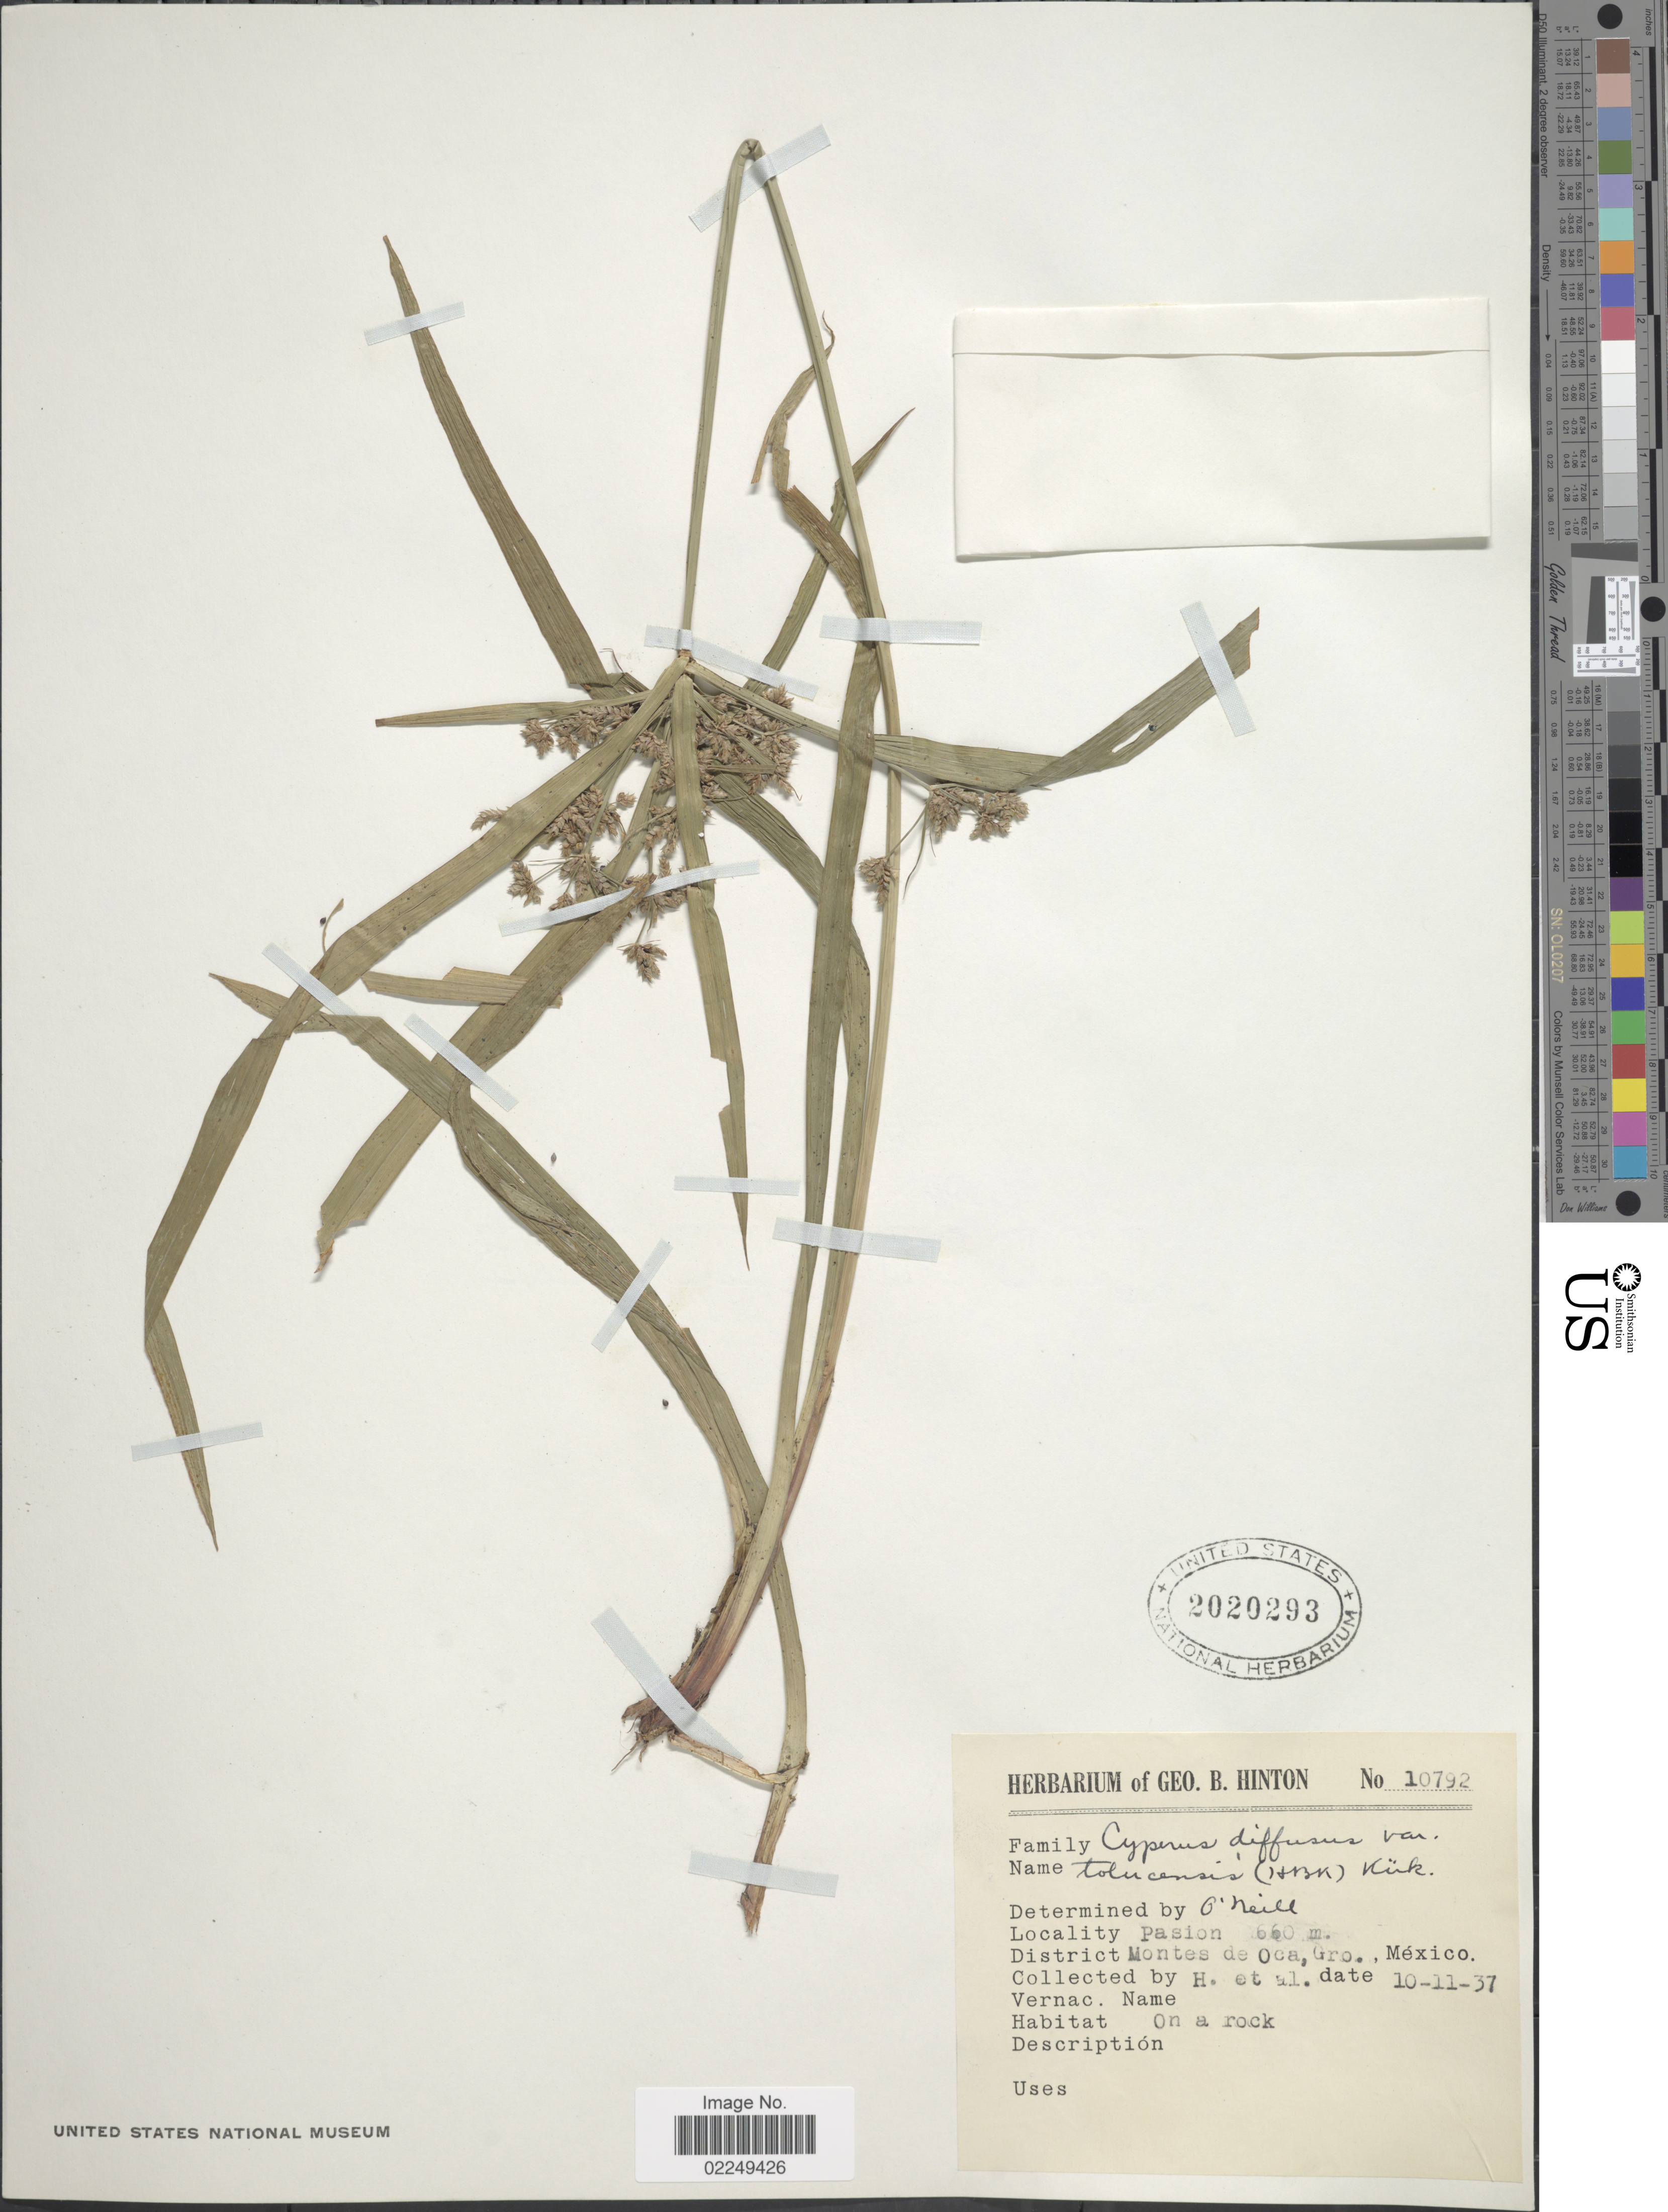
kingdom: Plantae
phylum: Tracheophyta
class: Liliopsida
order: Poales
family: Cyperaceae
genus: Cyperus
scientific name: Cyperus laxus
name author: Lam.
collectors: G. B. Hinton & et al.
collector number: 10792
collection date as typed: Transcribed d/m/y: 11/10/37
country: Mexico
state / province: Guerrero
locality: Pasion, District Montes de Oca, Gro., Mexico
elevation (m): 660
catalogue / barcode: US 2020293